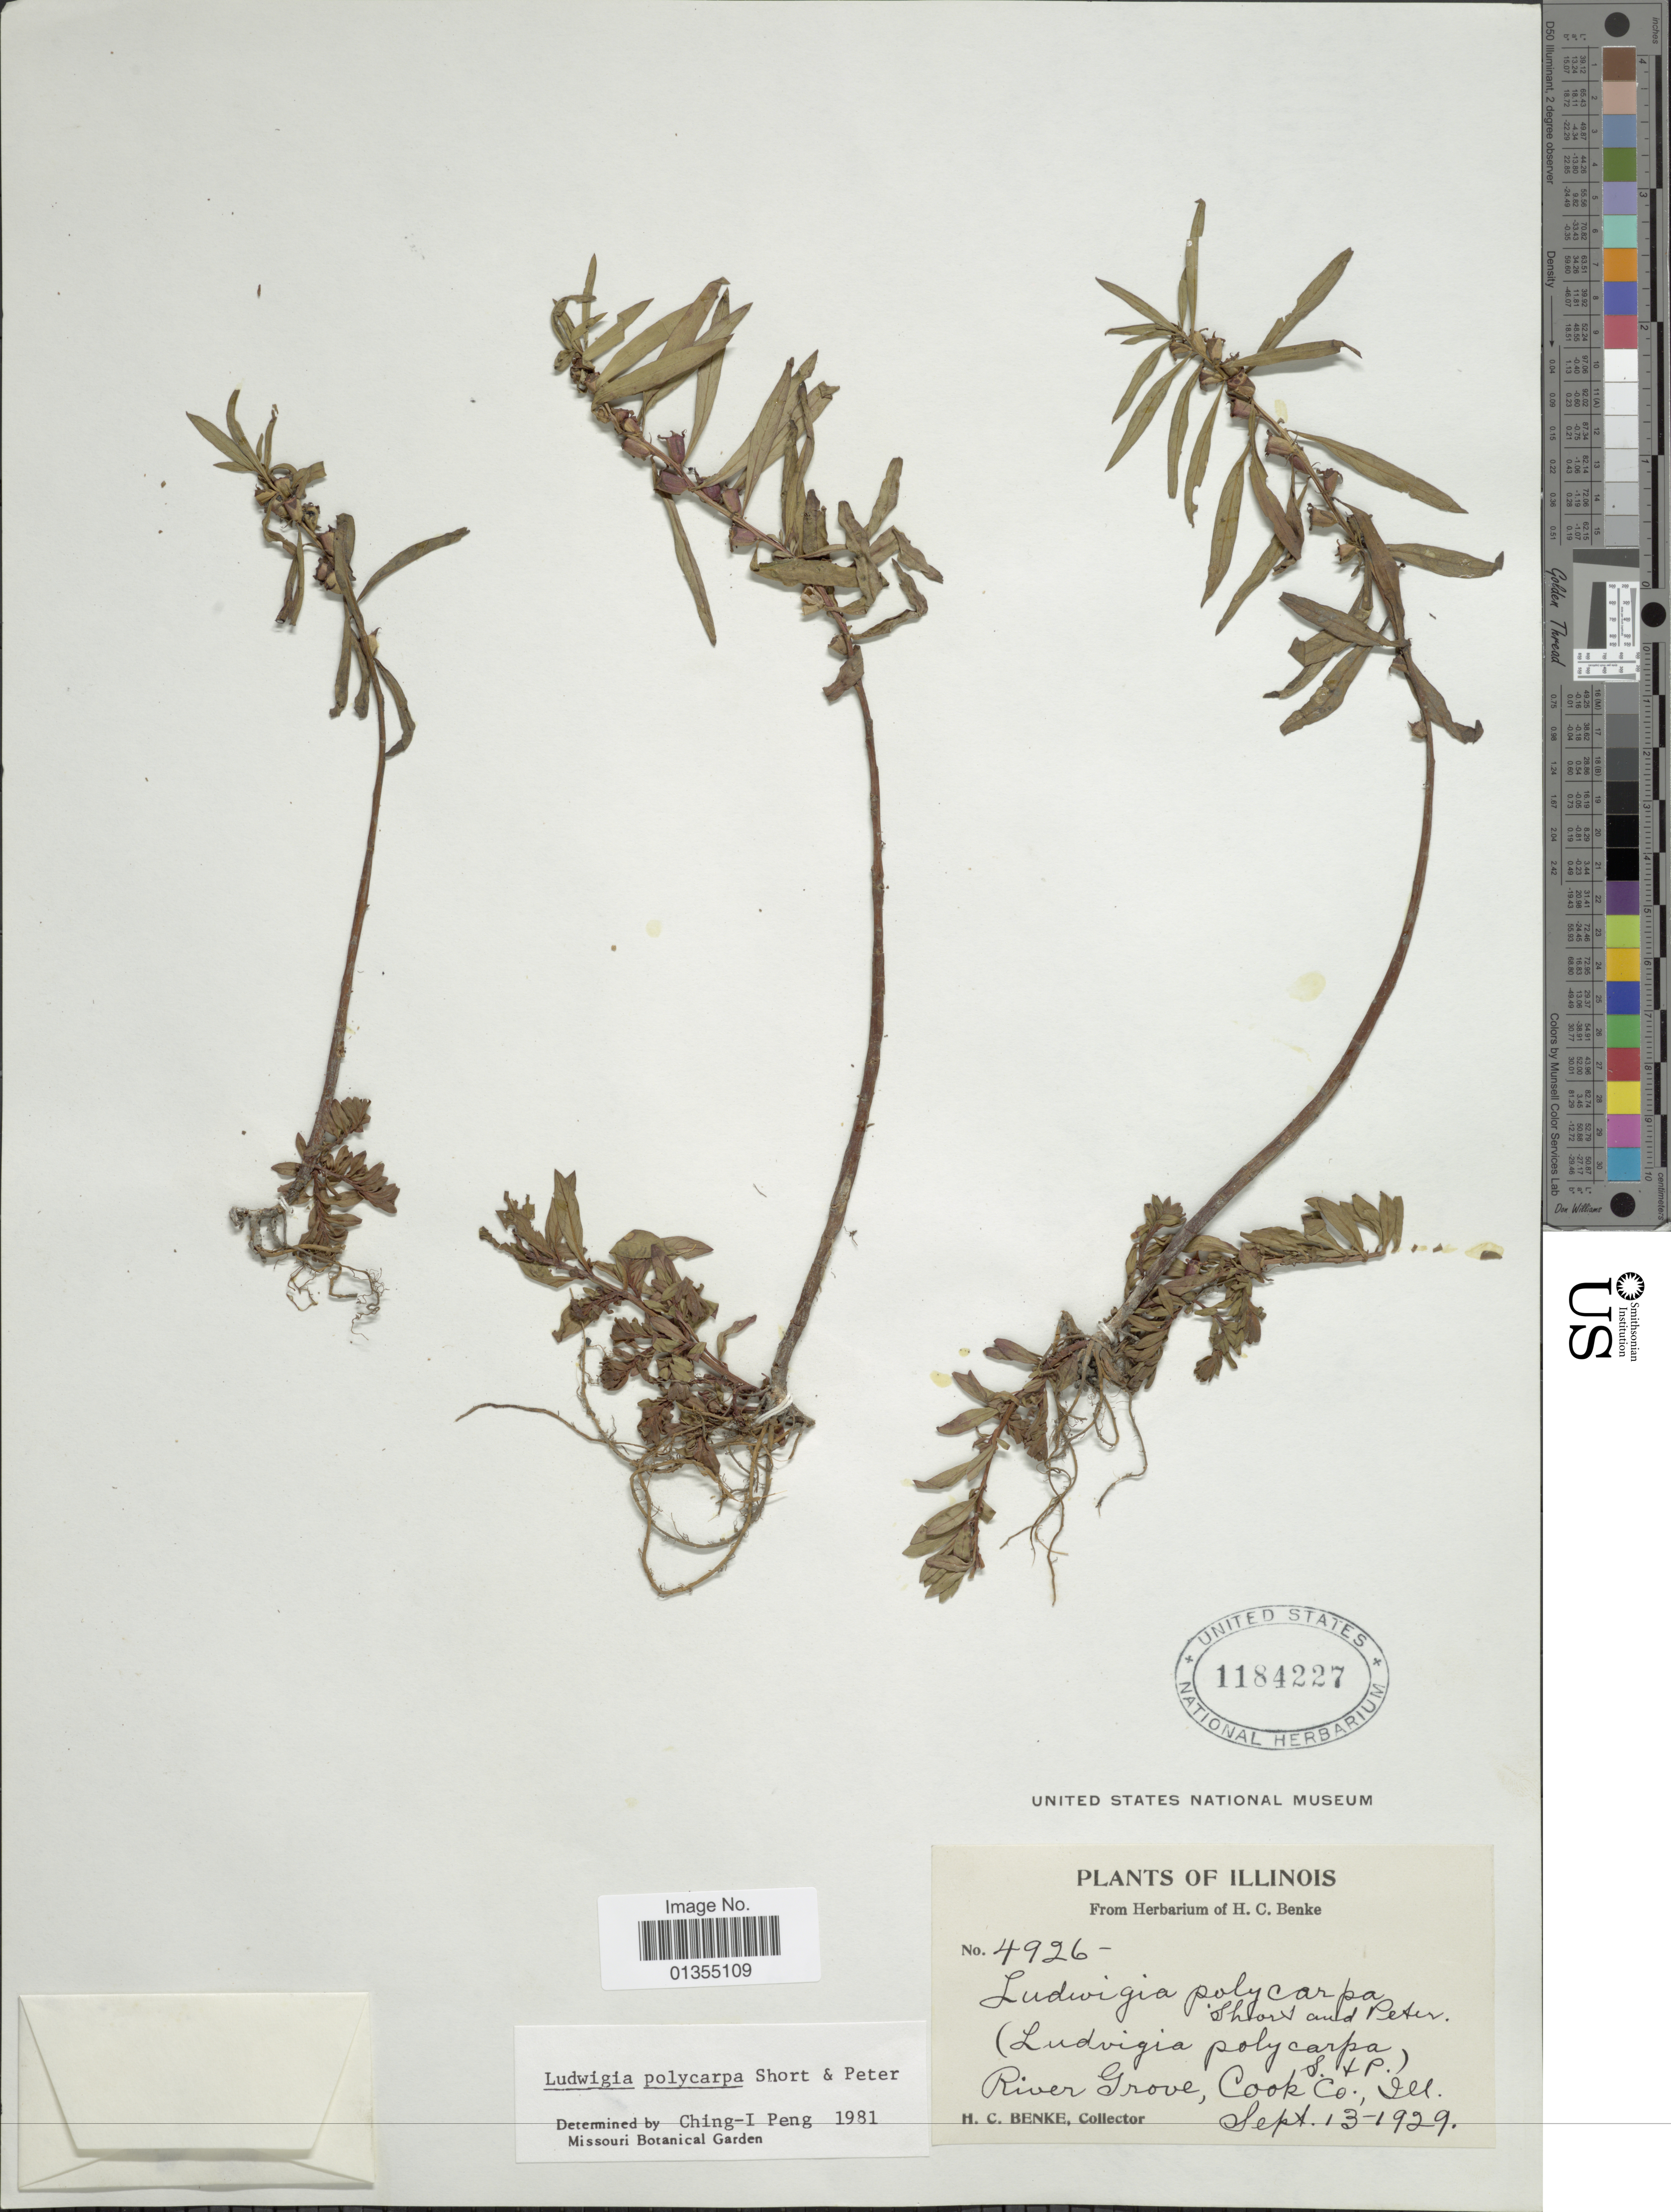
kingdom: Plantae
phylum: Tracheophyta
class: Magnoliopsida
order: Myrtales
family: Onagraceae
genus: Ludwigia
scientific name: Ludwigia polycarpa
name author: Short & R. Peter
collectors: H. Benke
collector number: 4926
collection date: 1929-09-13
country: United States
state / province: Illinois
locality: River Grove, Cook Co.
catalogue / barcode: US 1184227